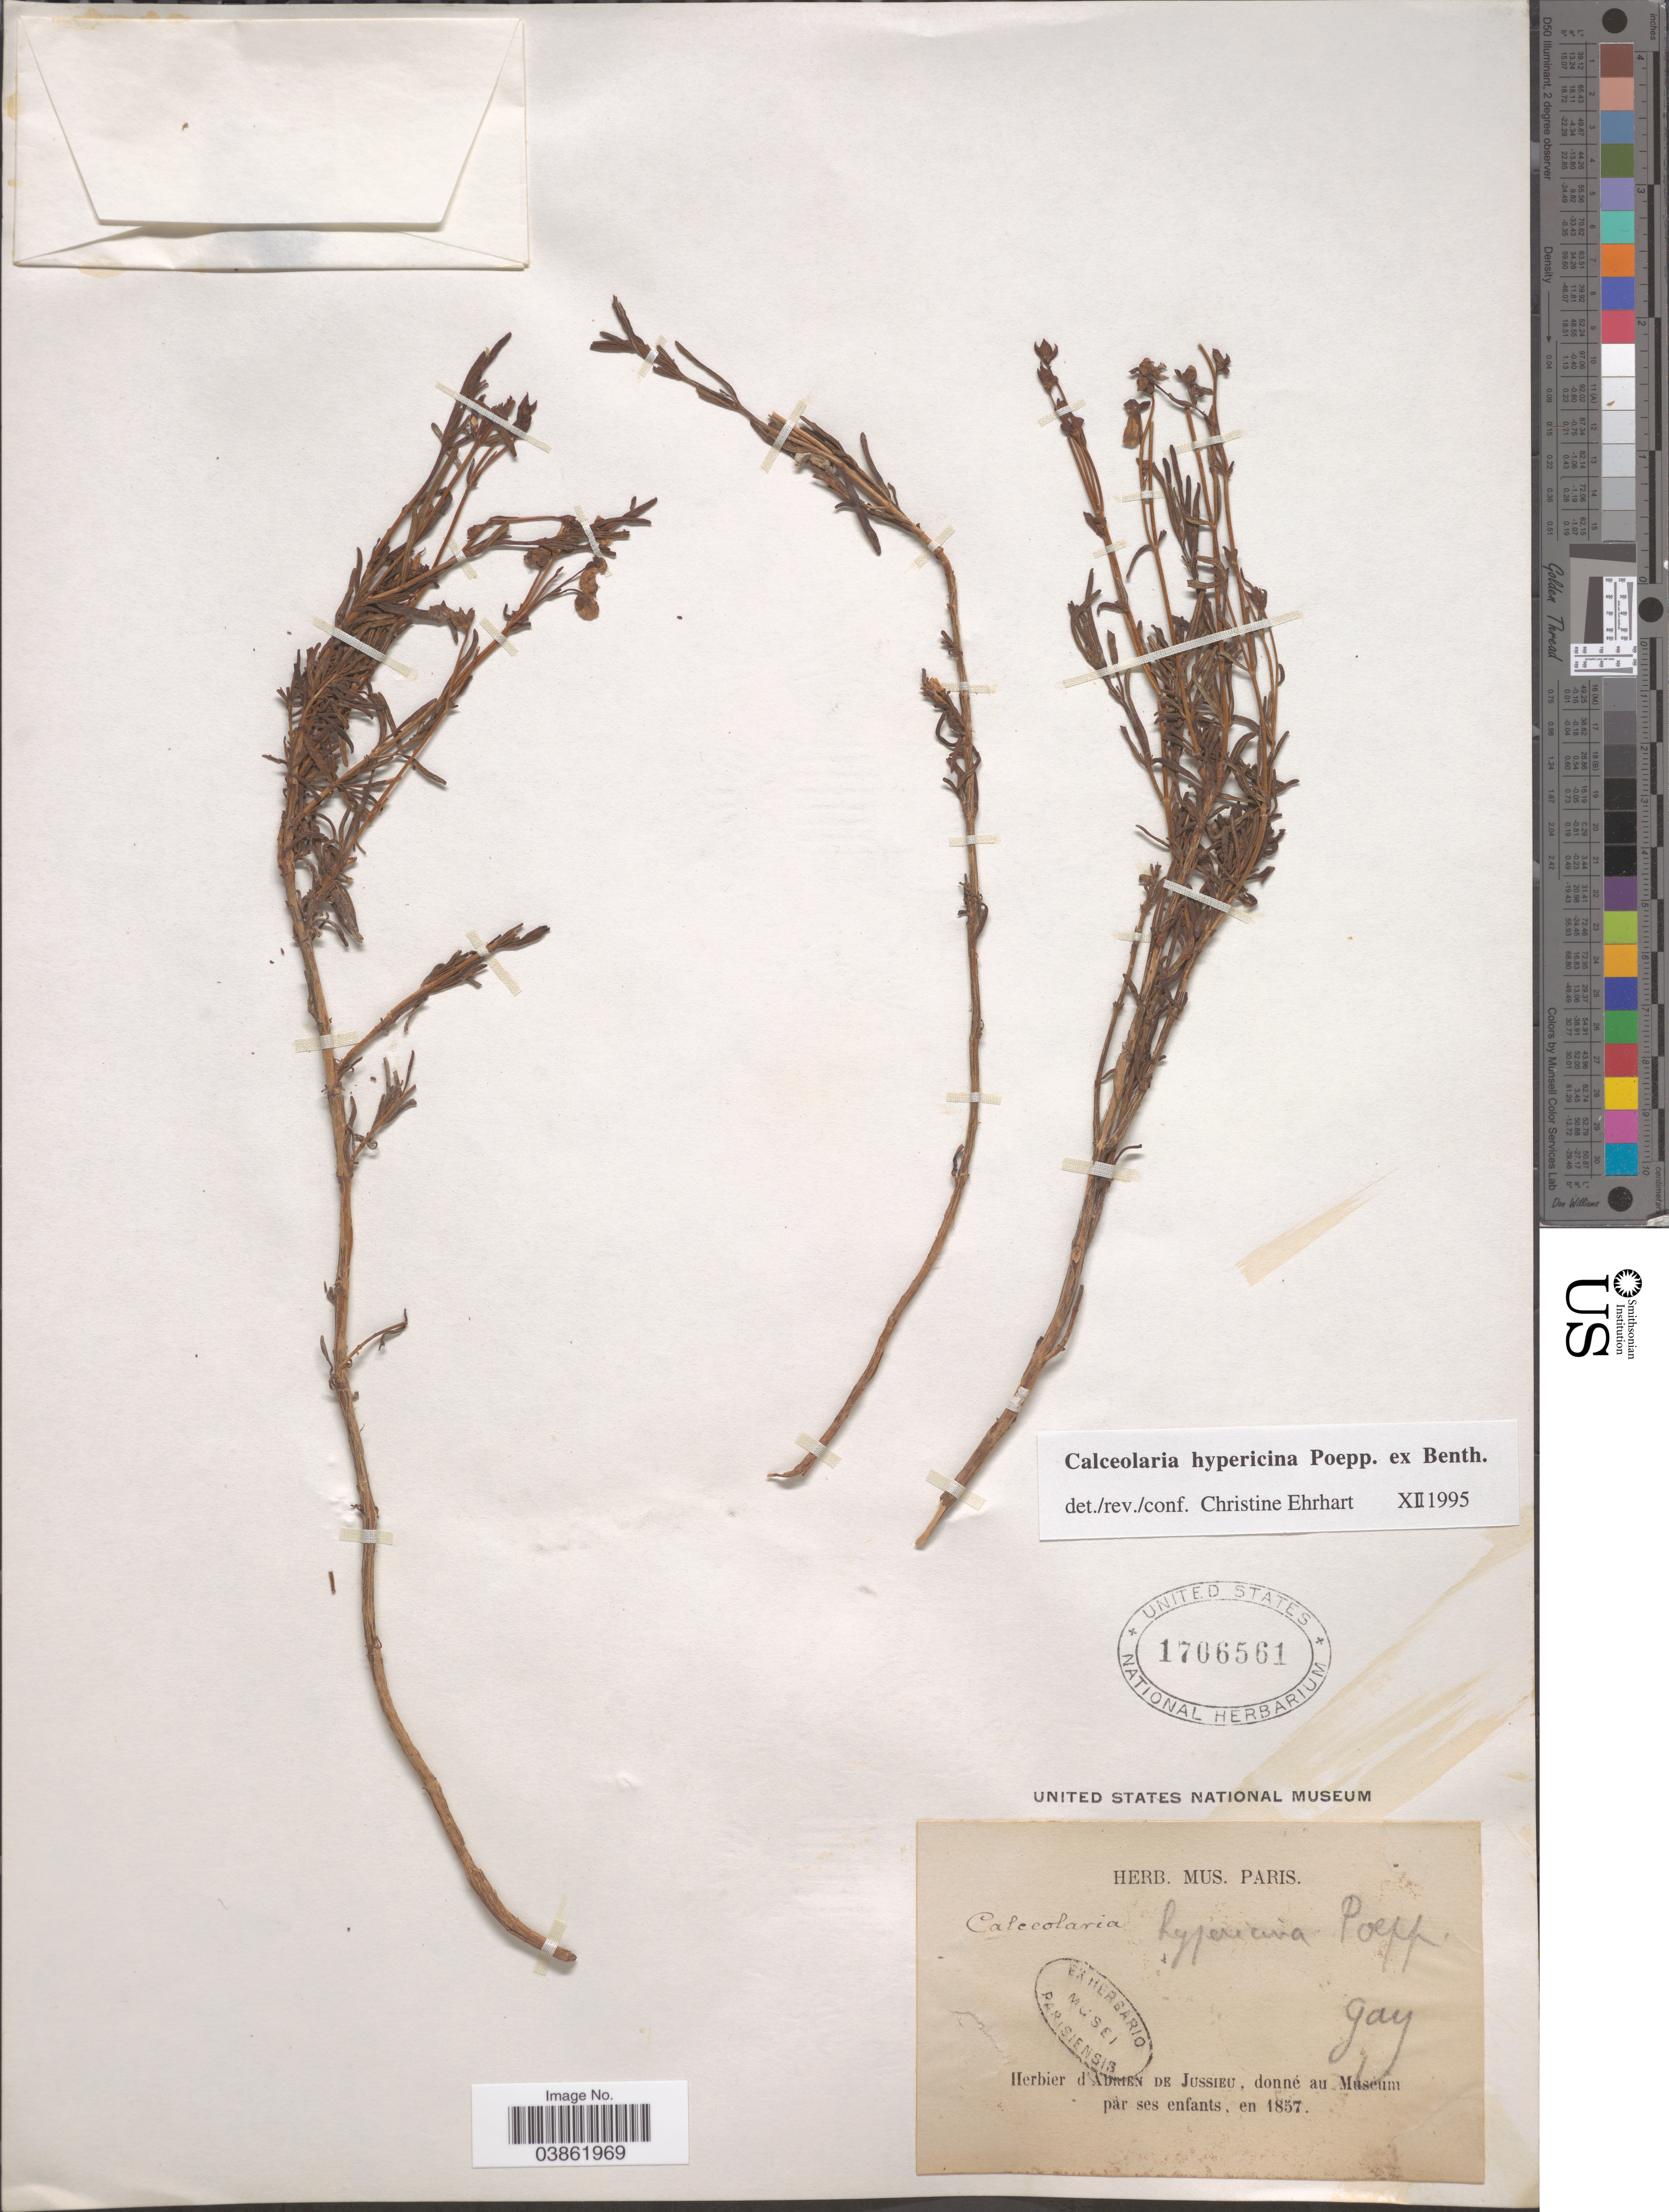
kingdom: Plantae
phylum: Tracheophyta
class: Magnoliopsida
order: Lamiales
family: Calceolariaceae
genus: Calceolaria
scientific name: Calceolaria hypericina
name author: Poepp. ex Benth.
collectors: ex herb. Mus. Paris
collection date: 1857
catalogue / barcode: US 1706561